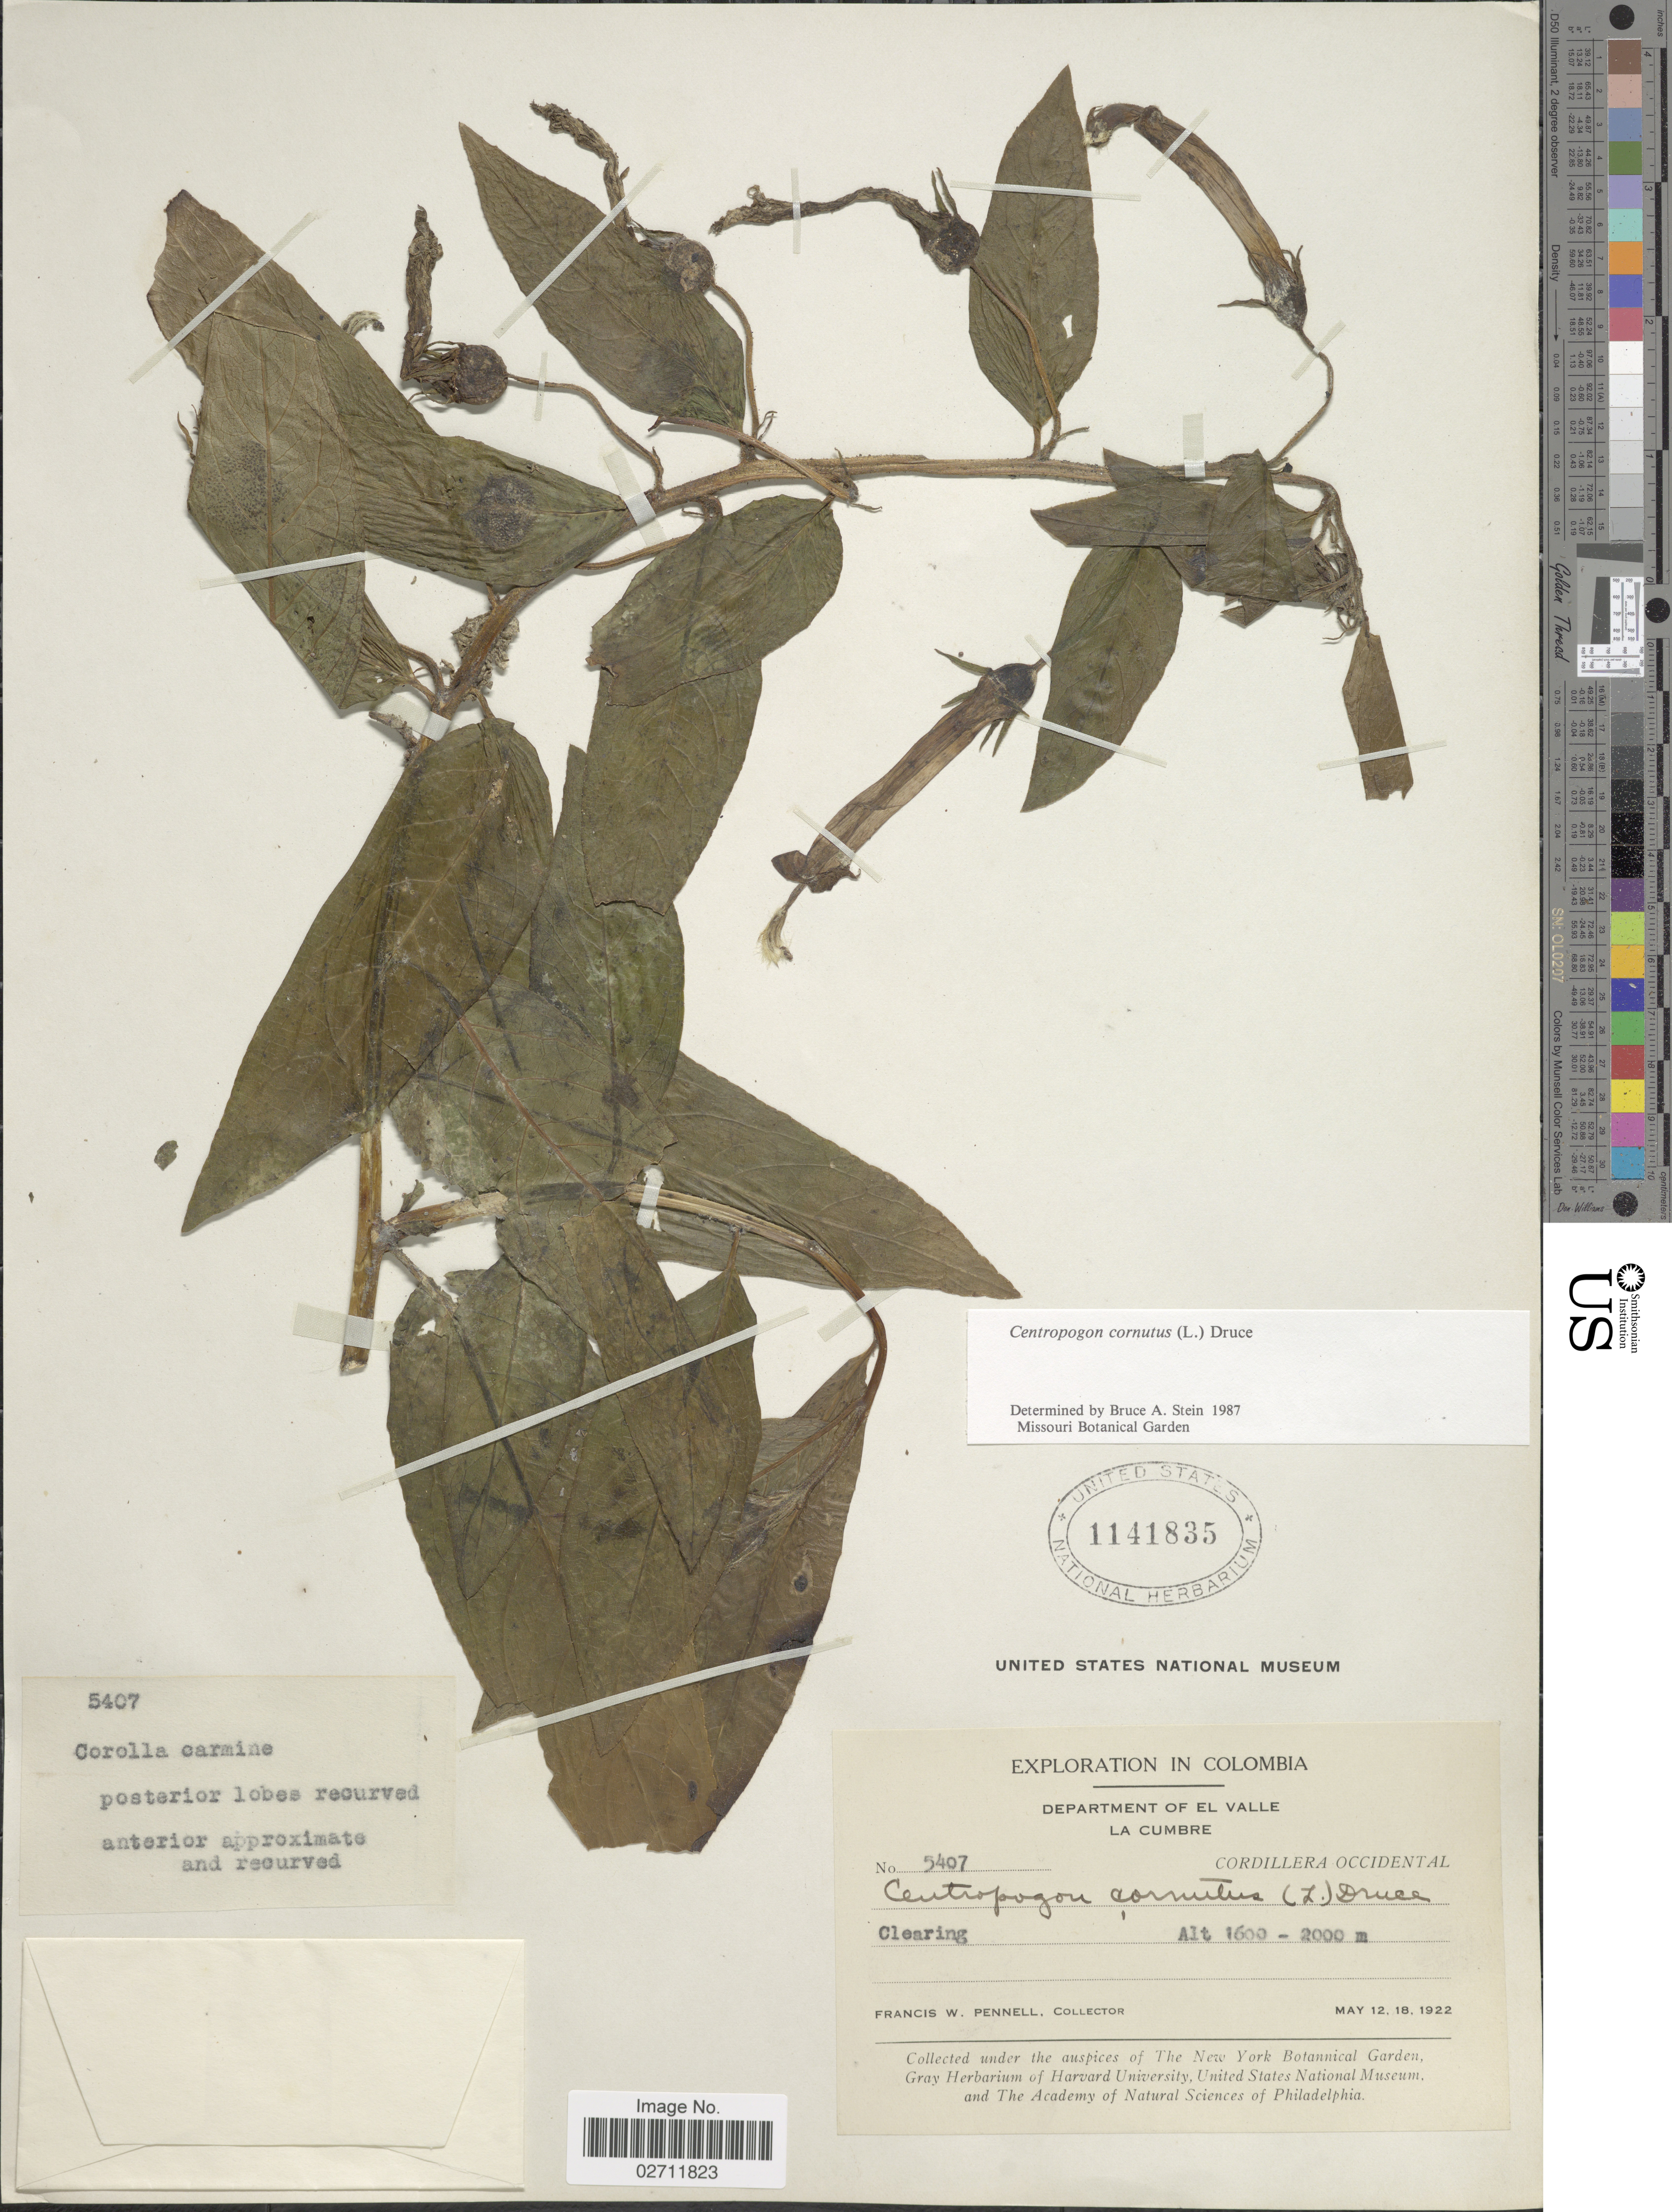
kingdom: Plantae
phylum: Tracheophyta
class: Magnoliopsida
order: Asterales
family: Campanulaceae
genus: Centropogon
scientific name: Centropogon cornutus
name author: (L.) Druce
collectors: F. W. Pennell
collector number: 5407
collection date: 1922-05-12/1922-05-18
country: Colombia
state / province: Valle del Cauca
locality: Department of El Valle. Cordillera Occidental. Clearing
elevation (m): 1600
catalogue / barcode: US 1141835